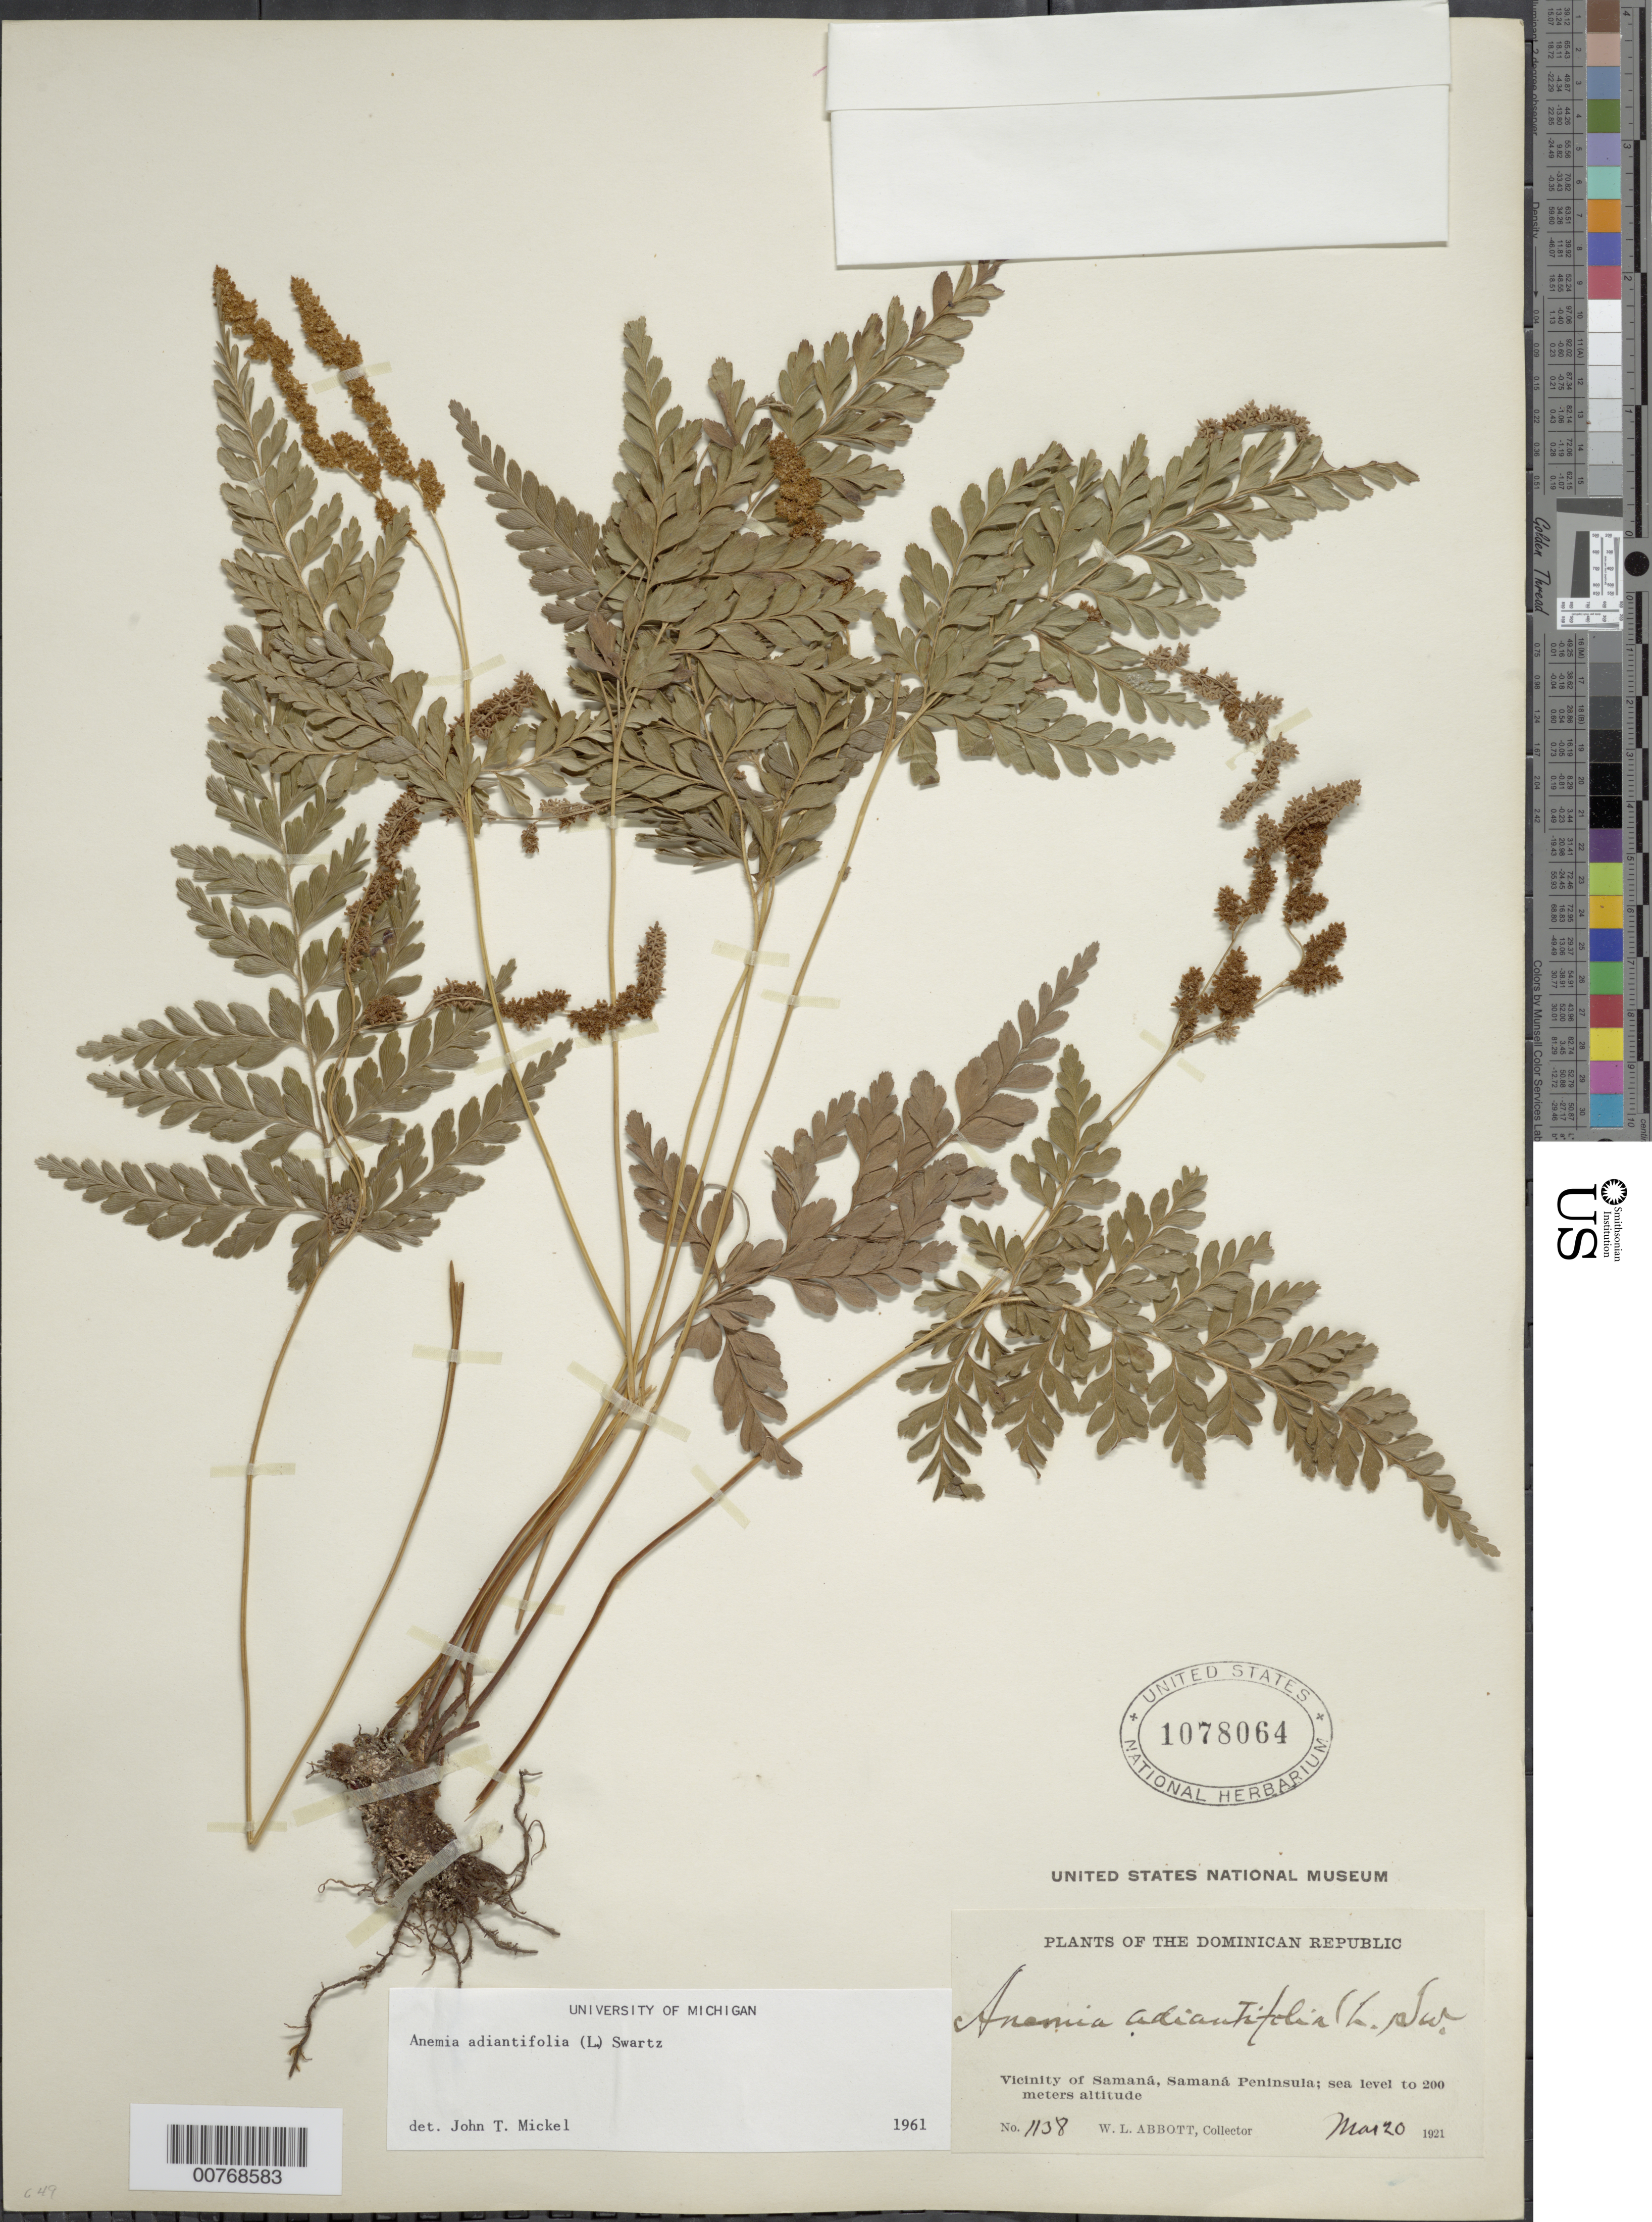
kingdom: Plantae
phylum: Tracheophyta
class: Polypodiopsida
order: Schizaeales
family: Anemiaceae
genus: Anemia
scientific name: Anemia adiantifolia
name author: (L.) Sw.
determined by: Mickel, J. T., (NY), New York Botanical Garden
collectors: W. L. Abbott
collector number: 1138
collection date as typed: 20 Mar 1910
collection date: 1910-03-20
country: Dominican Republic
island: Hispaniola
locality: Vicinity of Samaná Peninsula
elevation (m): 0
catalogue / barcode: US 1078064